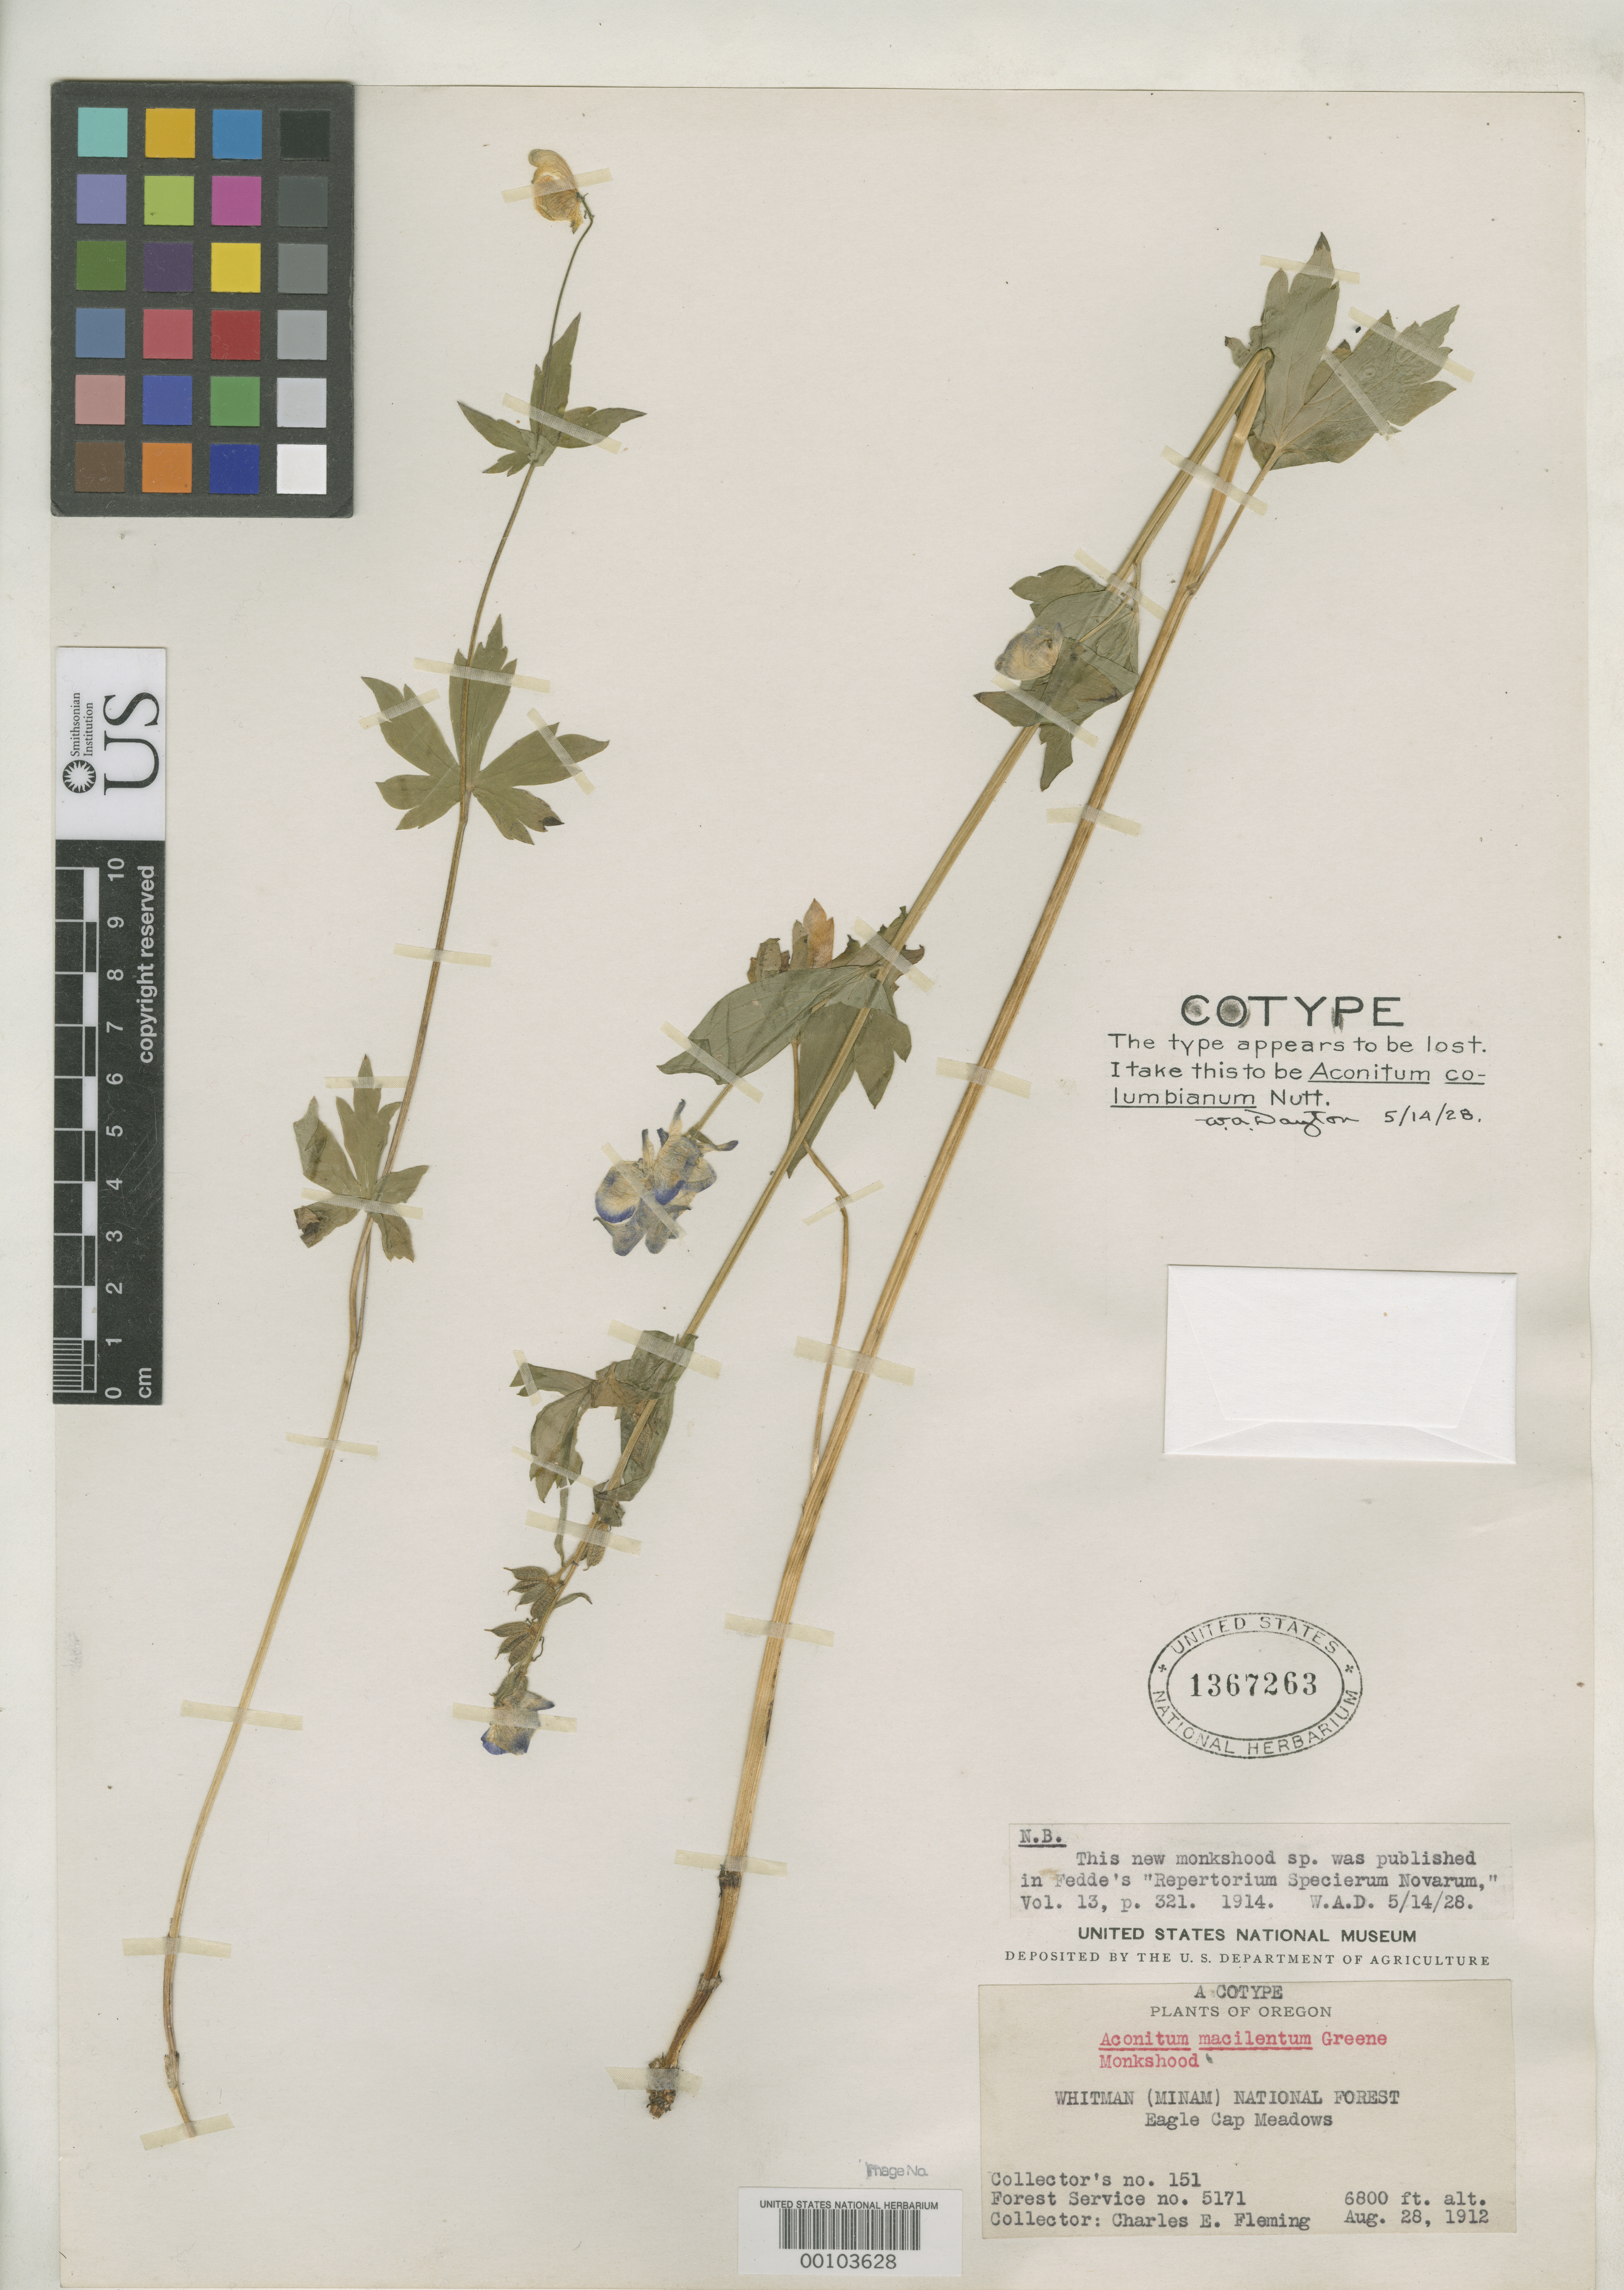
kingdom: Plantae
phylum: Tracheophyta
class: Magnoliopsida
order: Ranunculales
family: Ranunculaceae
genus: Aconitum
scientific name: Aconitum macilentum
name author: Greene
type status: Isotype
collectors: C. Fleming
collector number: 151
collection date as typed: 25 Aug 1912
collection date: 1912-08-25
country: United States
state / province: Oregon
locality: Whitman (Minam) National Park, Eagle Cap Meadows.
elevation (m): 2073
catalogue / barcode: US 1367263